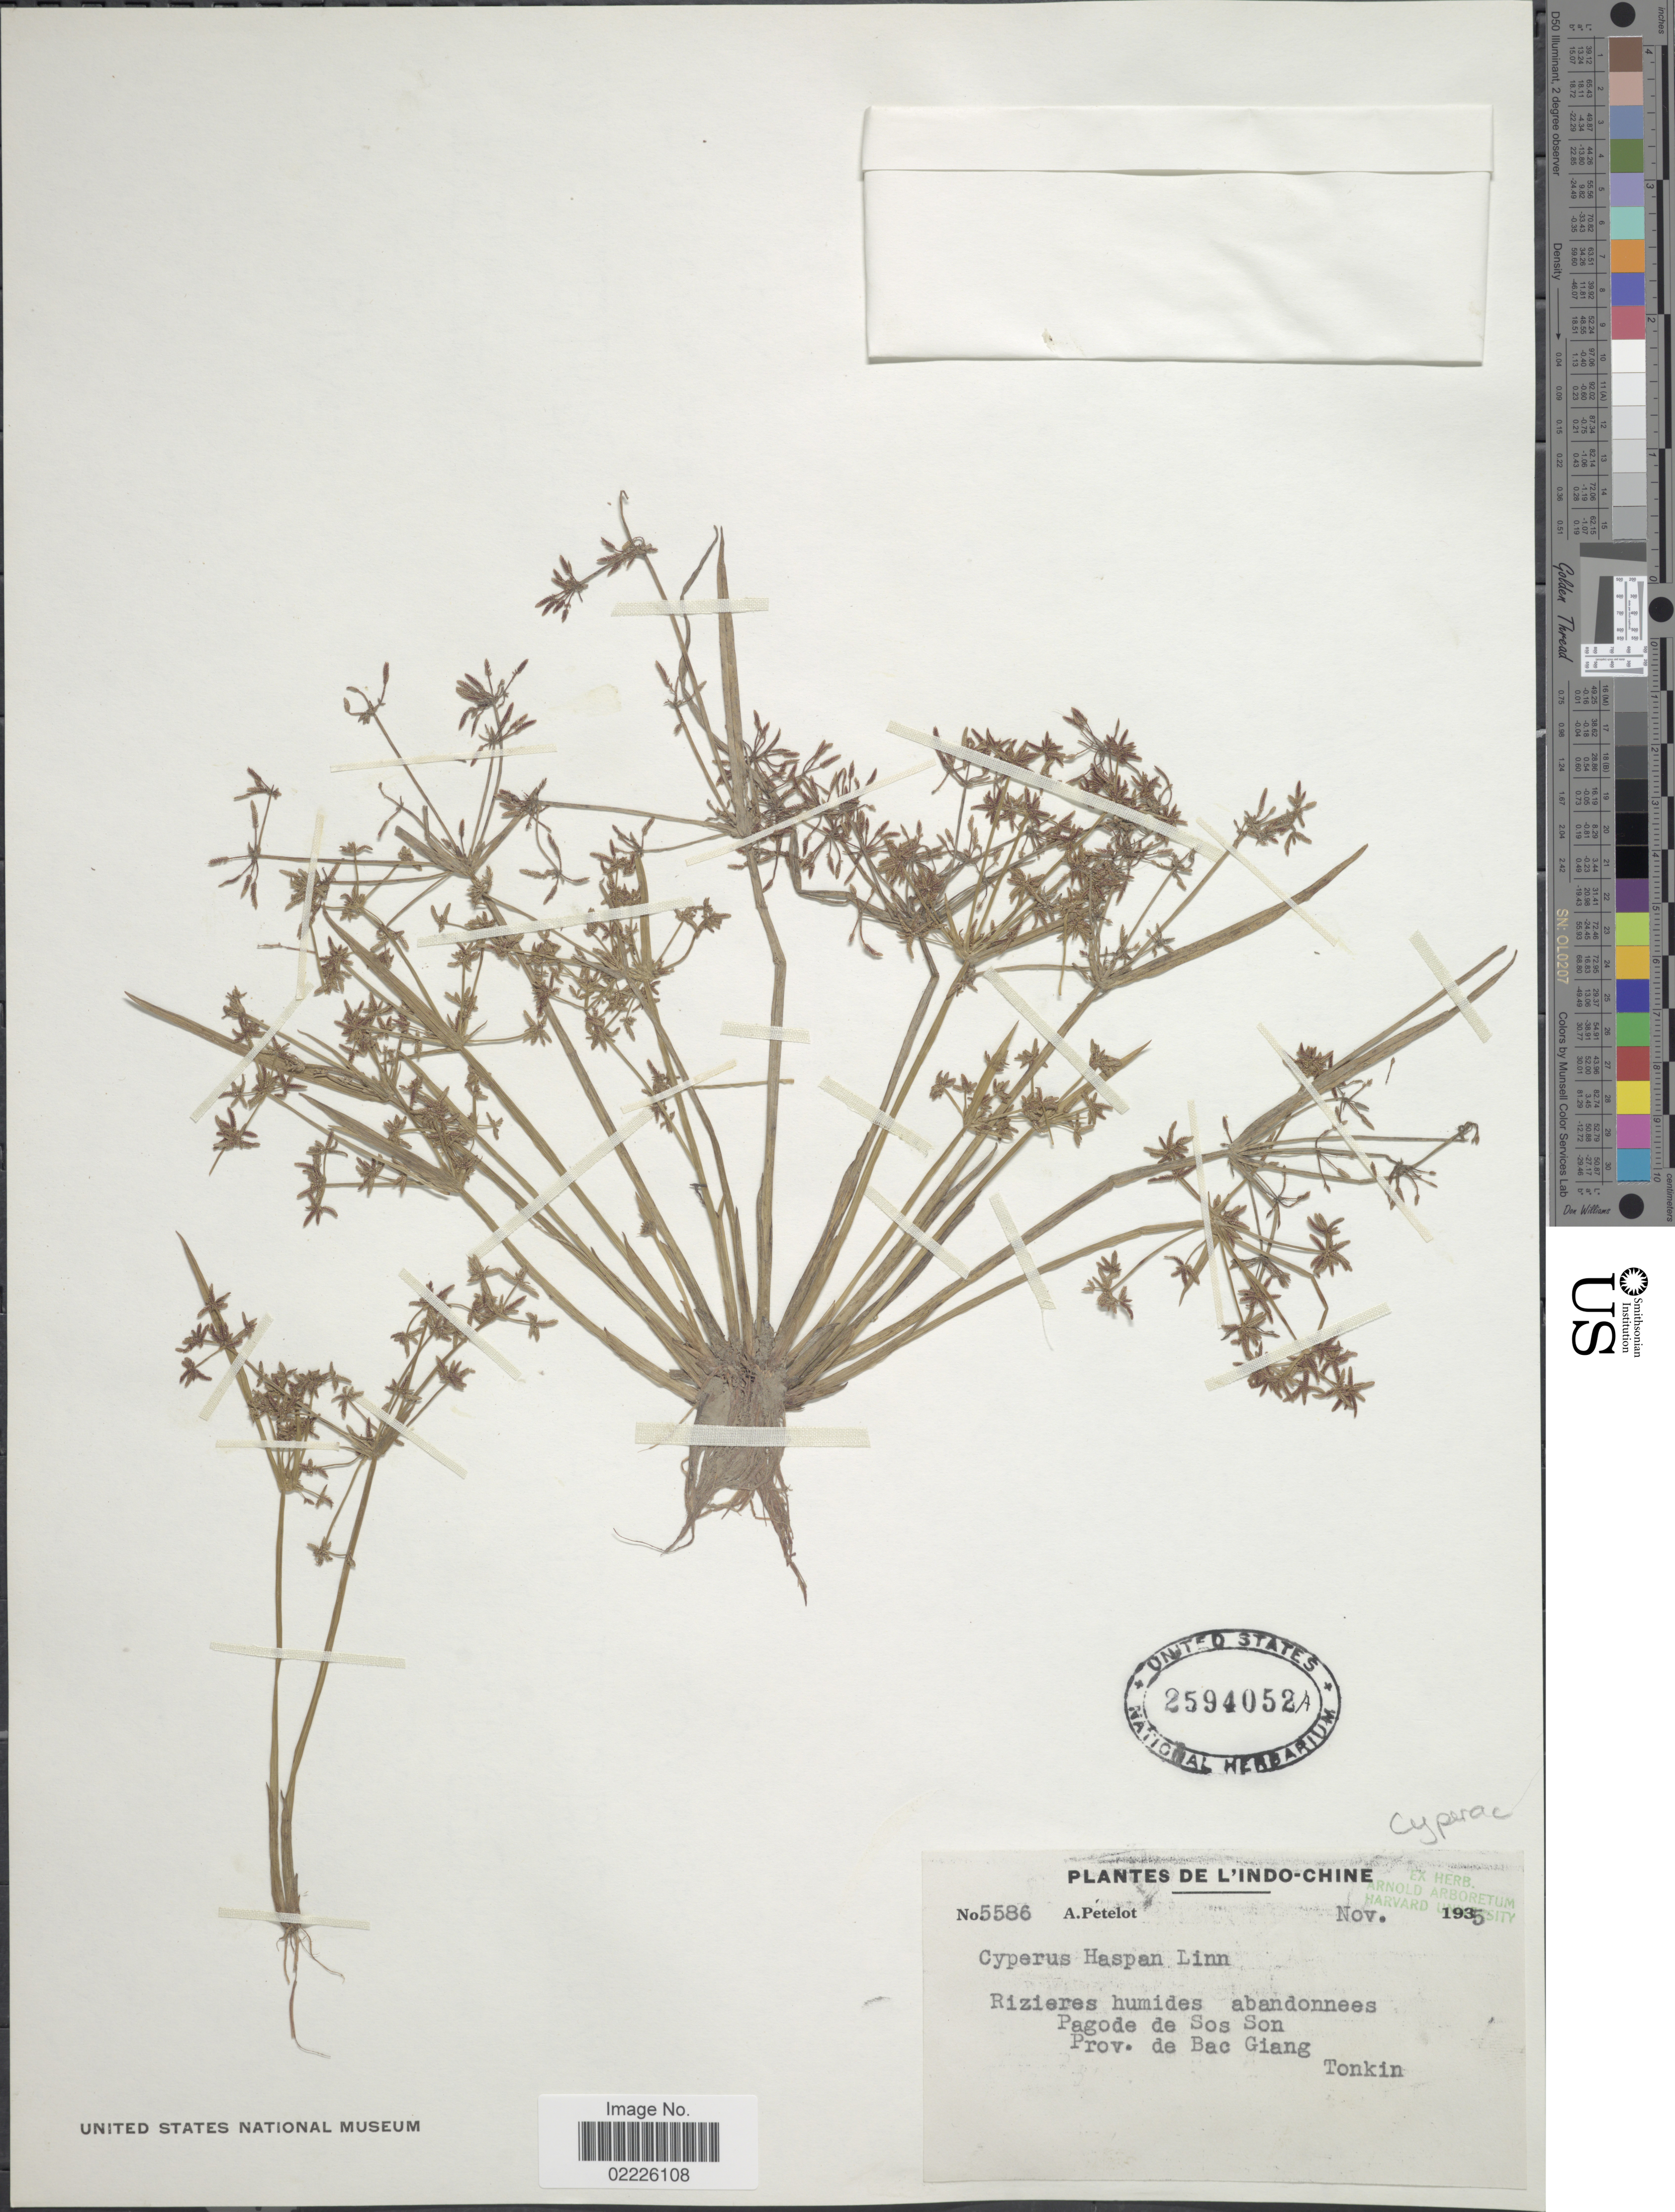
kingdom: Plantae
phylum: Tracheophyta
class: Liliopsida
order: Poales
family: Cyperaceae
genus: Cyperus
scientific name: Cyperus tenuispica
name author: Steud.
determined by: Strong, Mark T., (BOT), Smithsonian Institution - National Museum of Natural History (UNITED STATES)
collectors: A. Petelot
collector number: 5586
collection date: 1935-11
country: Vietnam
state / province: Bac Giang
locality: De L'Indo-Chine, Pagode de Sos Son, Prov. de Bac Giang, Tonkin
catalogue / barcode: US 2594052A